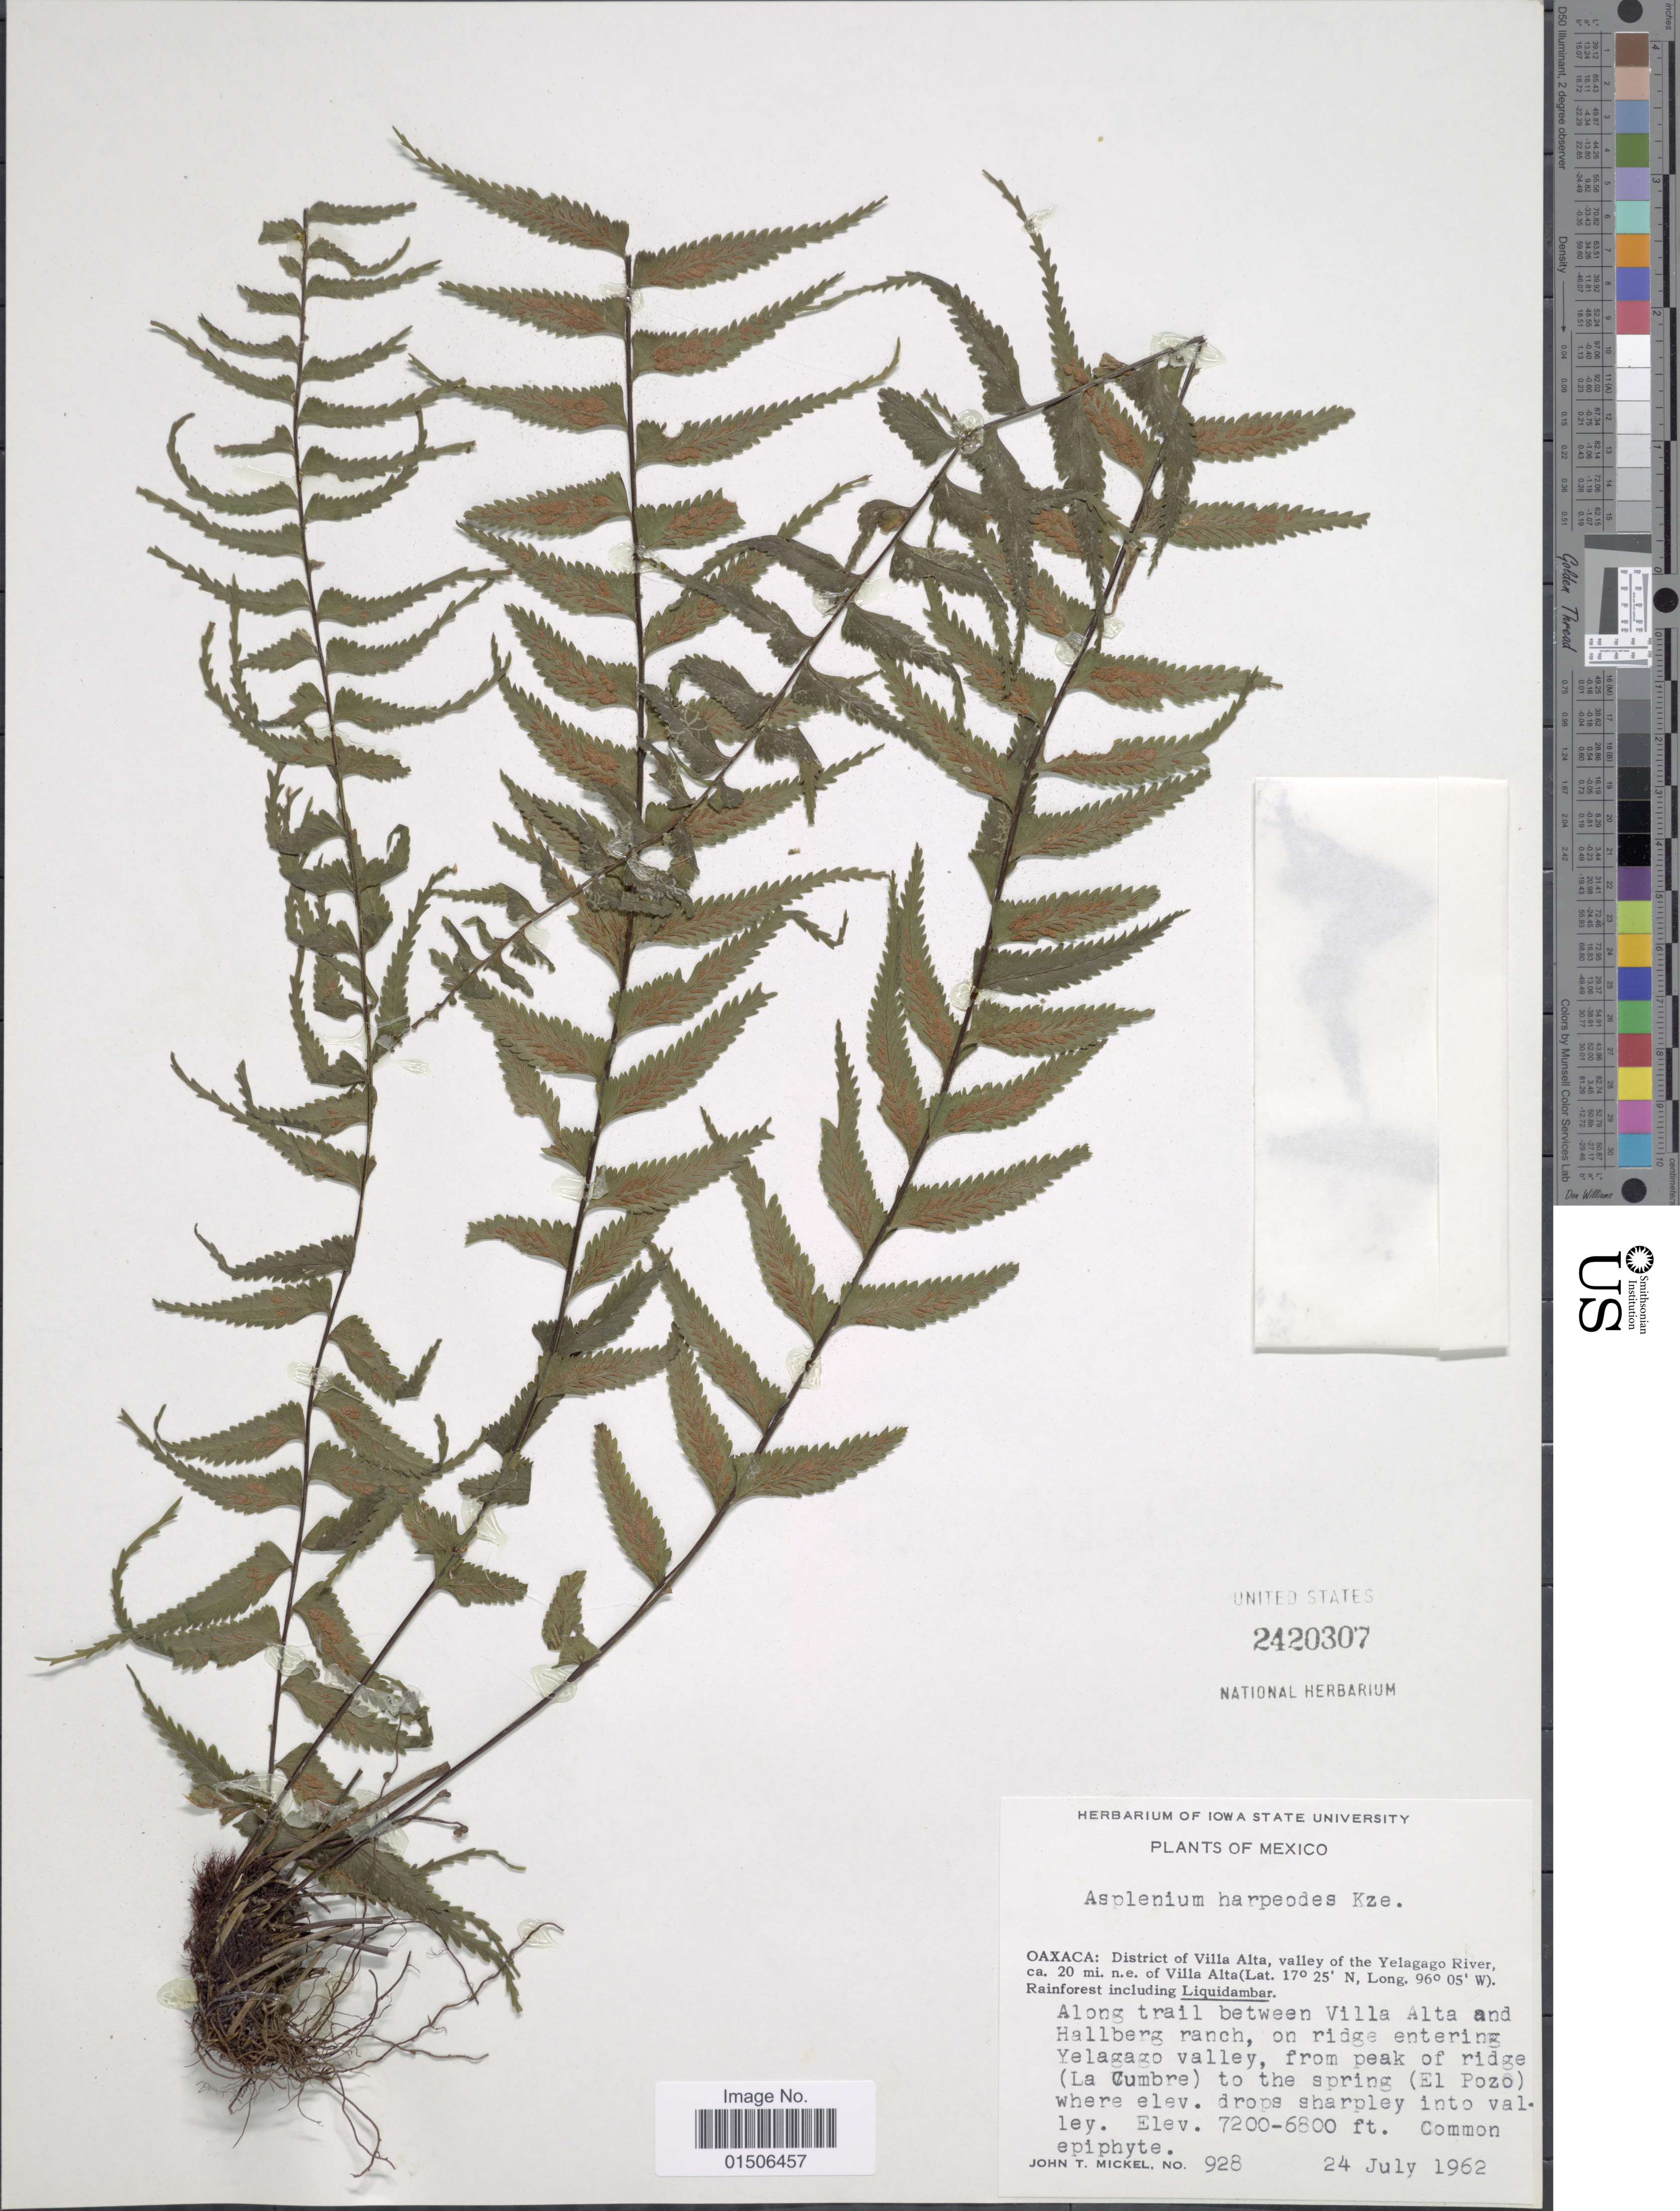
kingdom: Plantae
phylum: Tracheophyta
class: Polypodiopsida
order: Polypodiales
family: Aspleniaceae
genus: Asplenium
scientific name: Asplenium harpeodes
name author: Kunze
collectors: J. T. Mickel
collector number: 928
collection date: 1962-07-24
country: Mexico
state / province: Oaxaca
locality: District of Villa Alta, valley of the Yelagago River, ca. 20 mi. n.e. of Villa Alta, Rainforest including Liquidambar, Along trail between Villa Alta and Hallberg ranch, on ridge entering Yelagago valley, from peak of ridge (La Cumbre) to spring (El Pozo)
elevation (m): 2073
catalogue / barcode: US 2420307